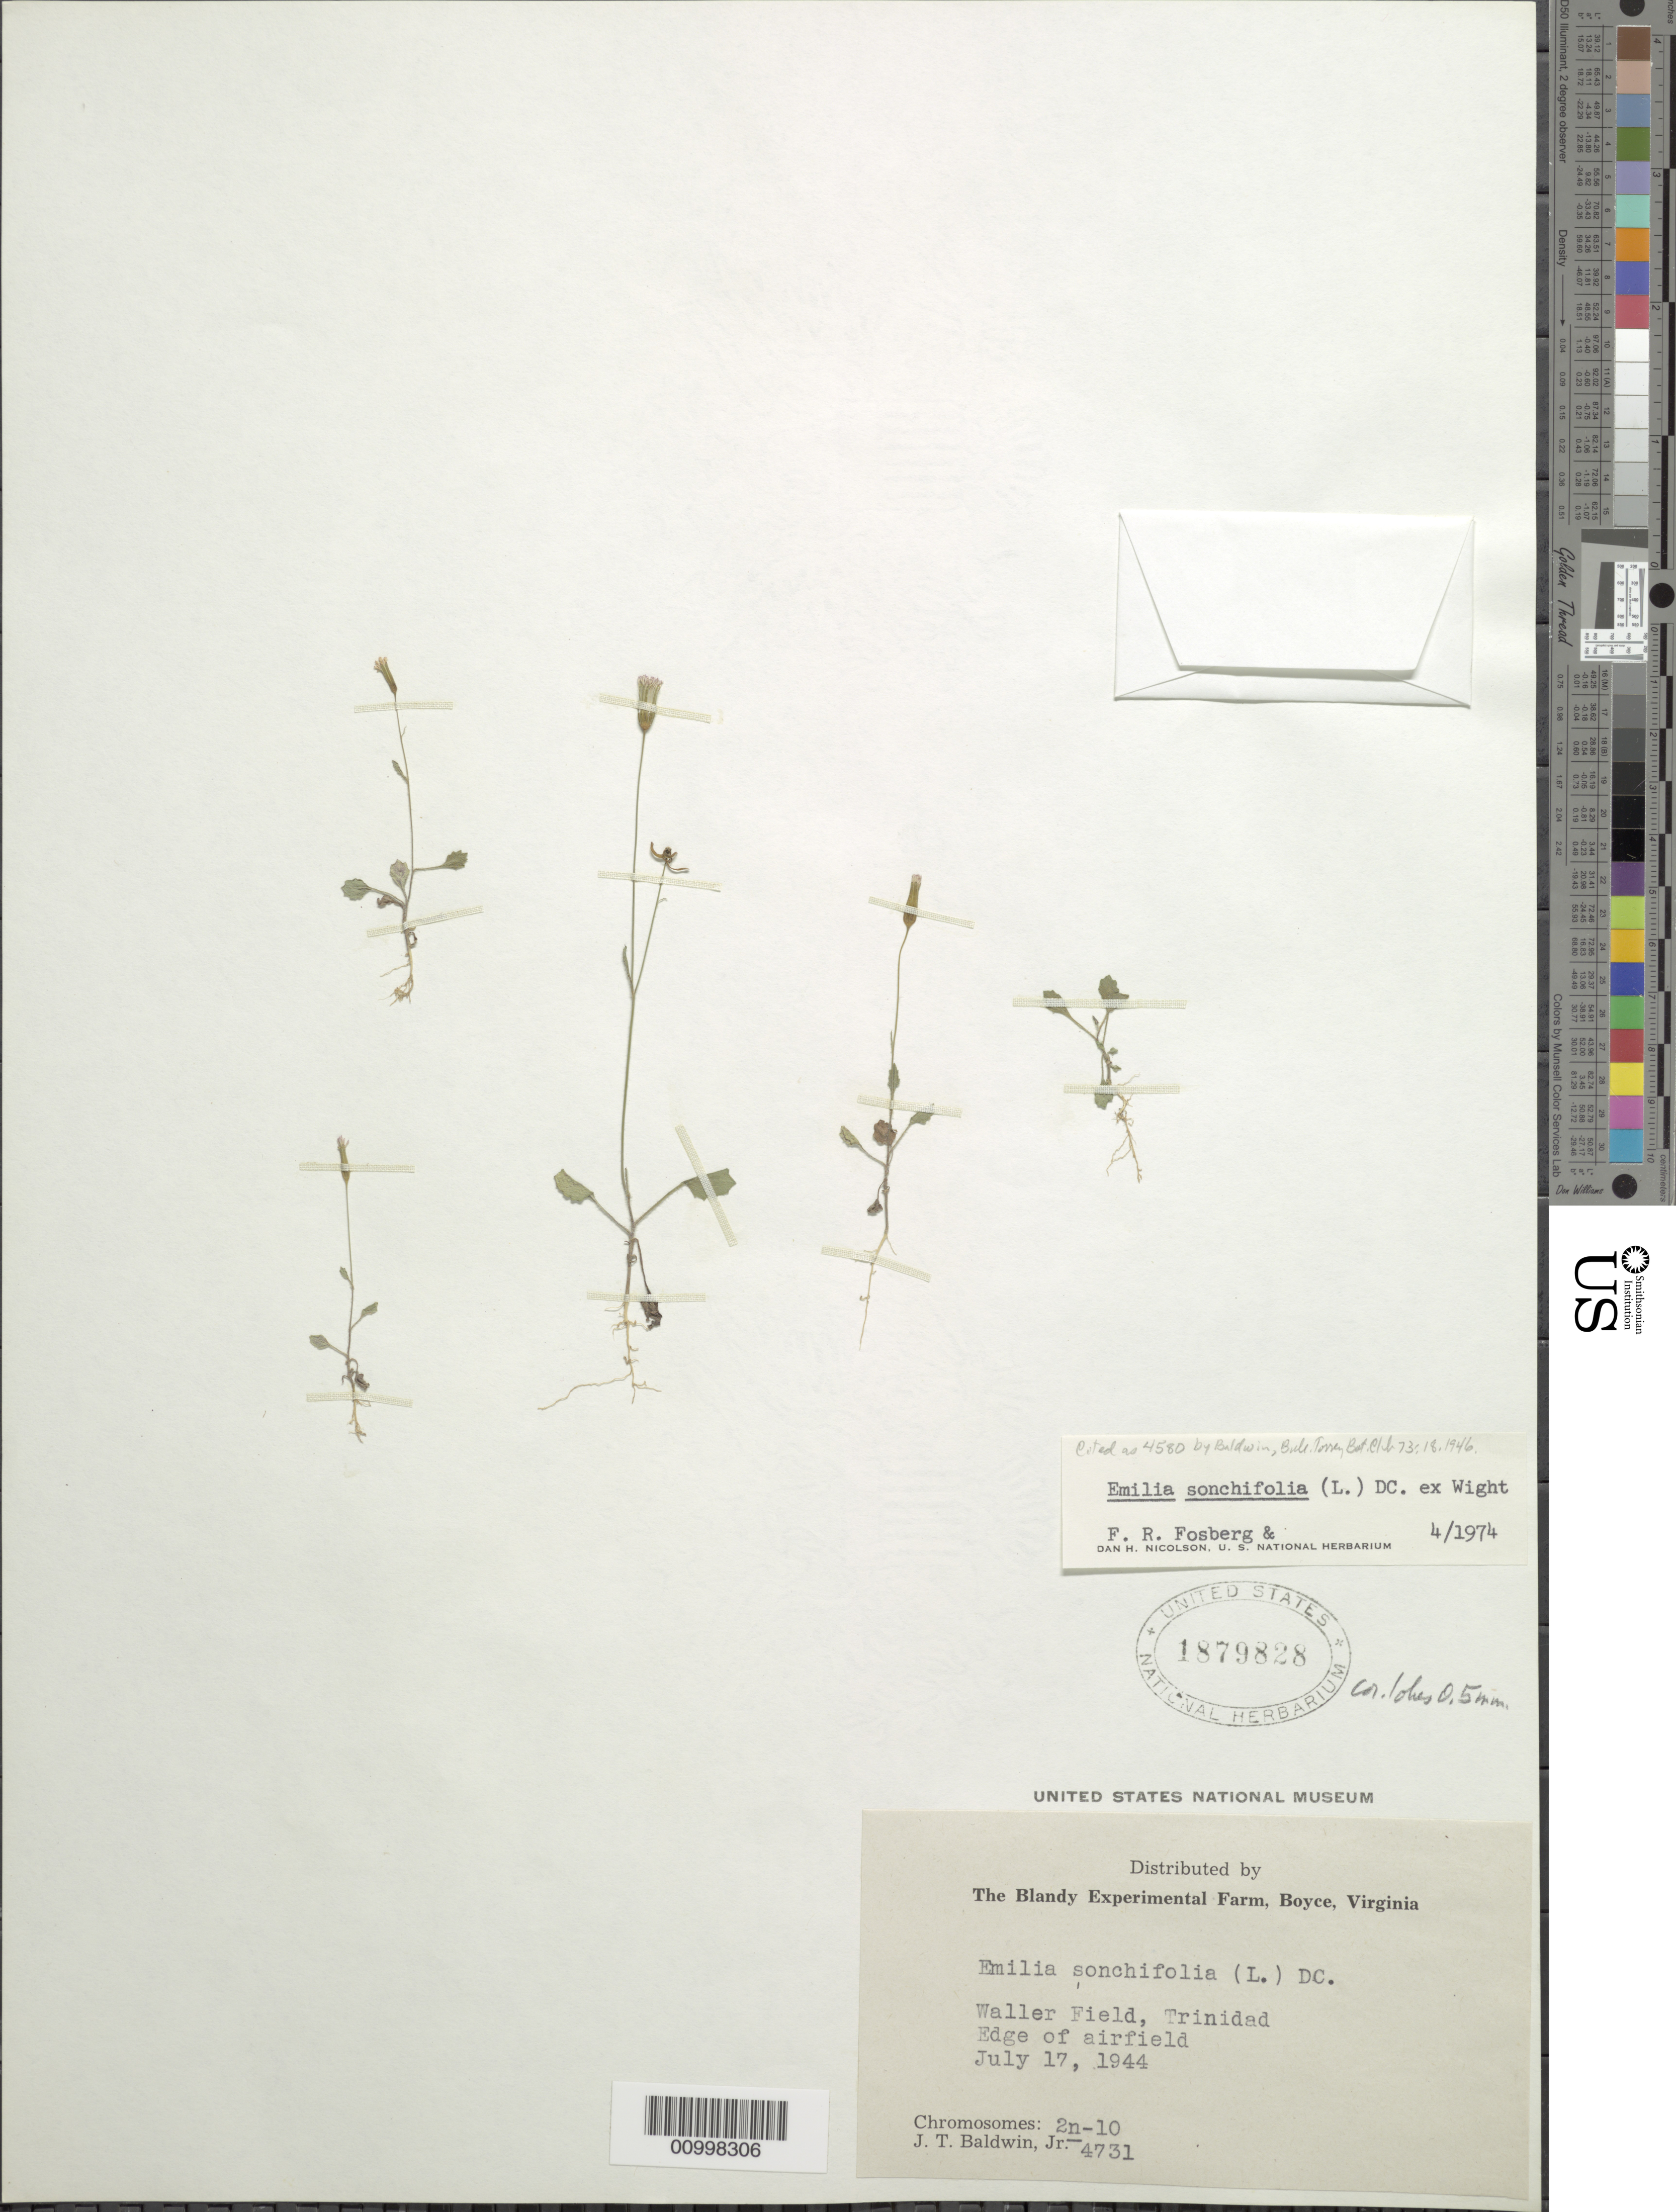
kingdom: Plantae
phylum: Tracheophyta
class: Magnoliopsida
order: Asterales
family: Asteraceae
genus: Emilia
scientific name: Emilia sonchifolia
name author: (L.) DC.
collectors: J. T. Baldwin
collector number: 4731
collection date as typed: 17 Jul 1944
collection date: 1944-07-17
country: Trinidad and Tobago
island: Trinidad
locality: Edge of airfield, Waller Field.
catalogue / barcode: US 1879828